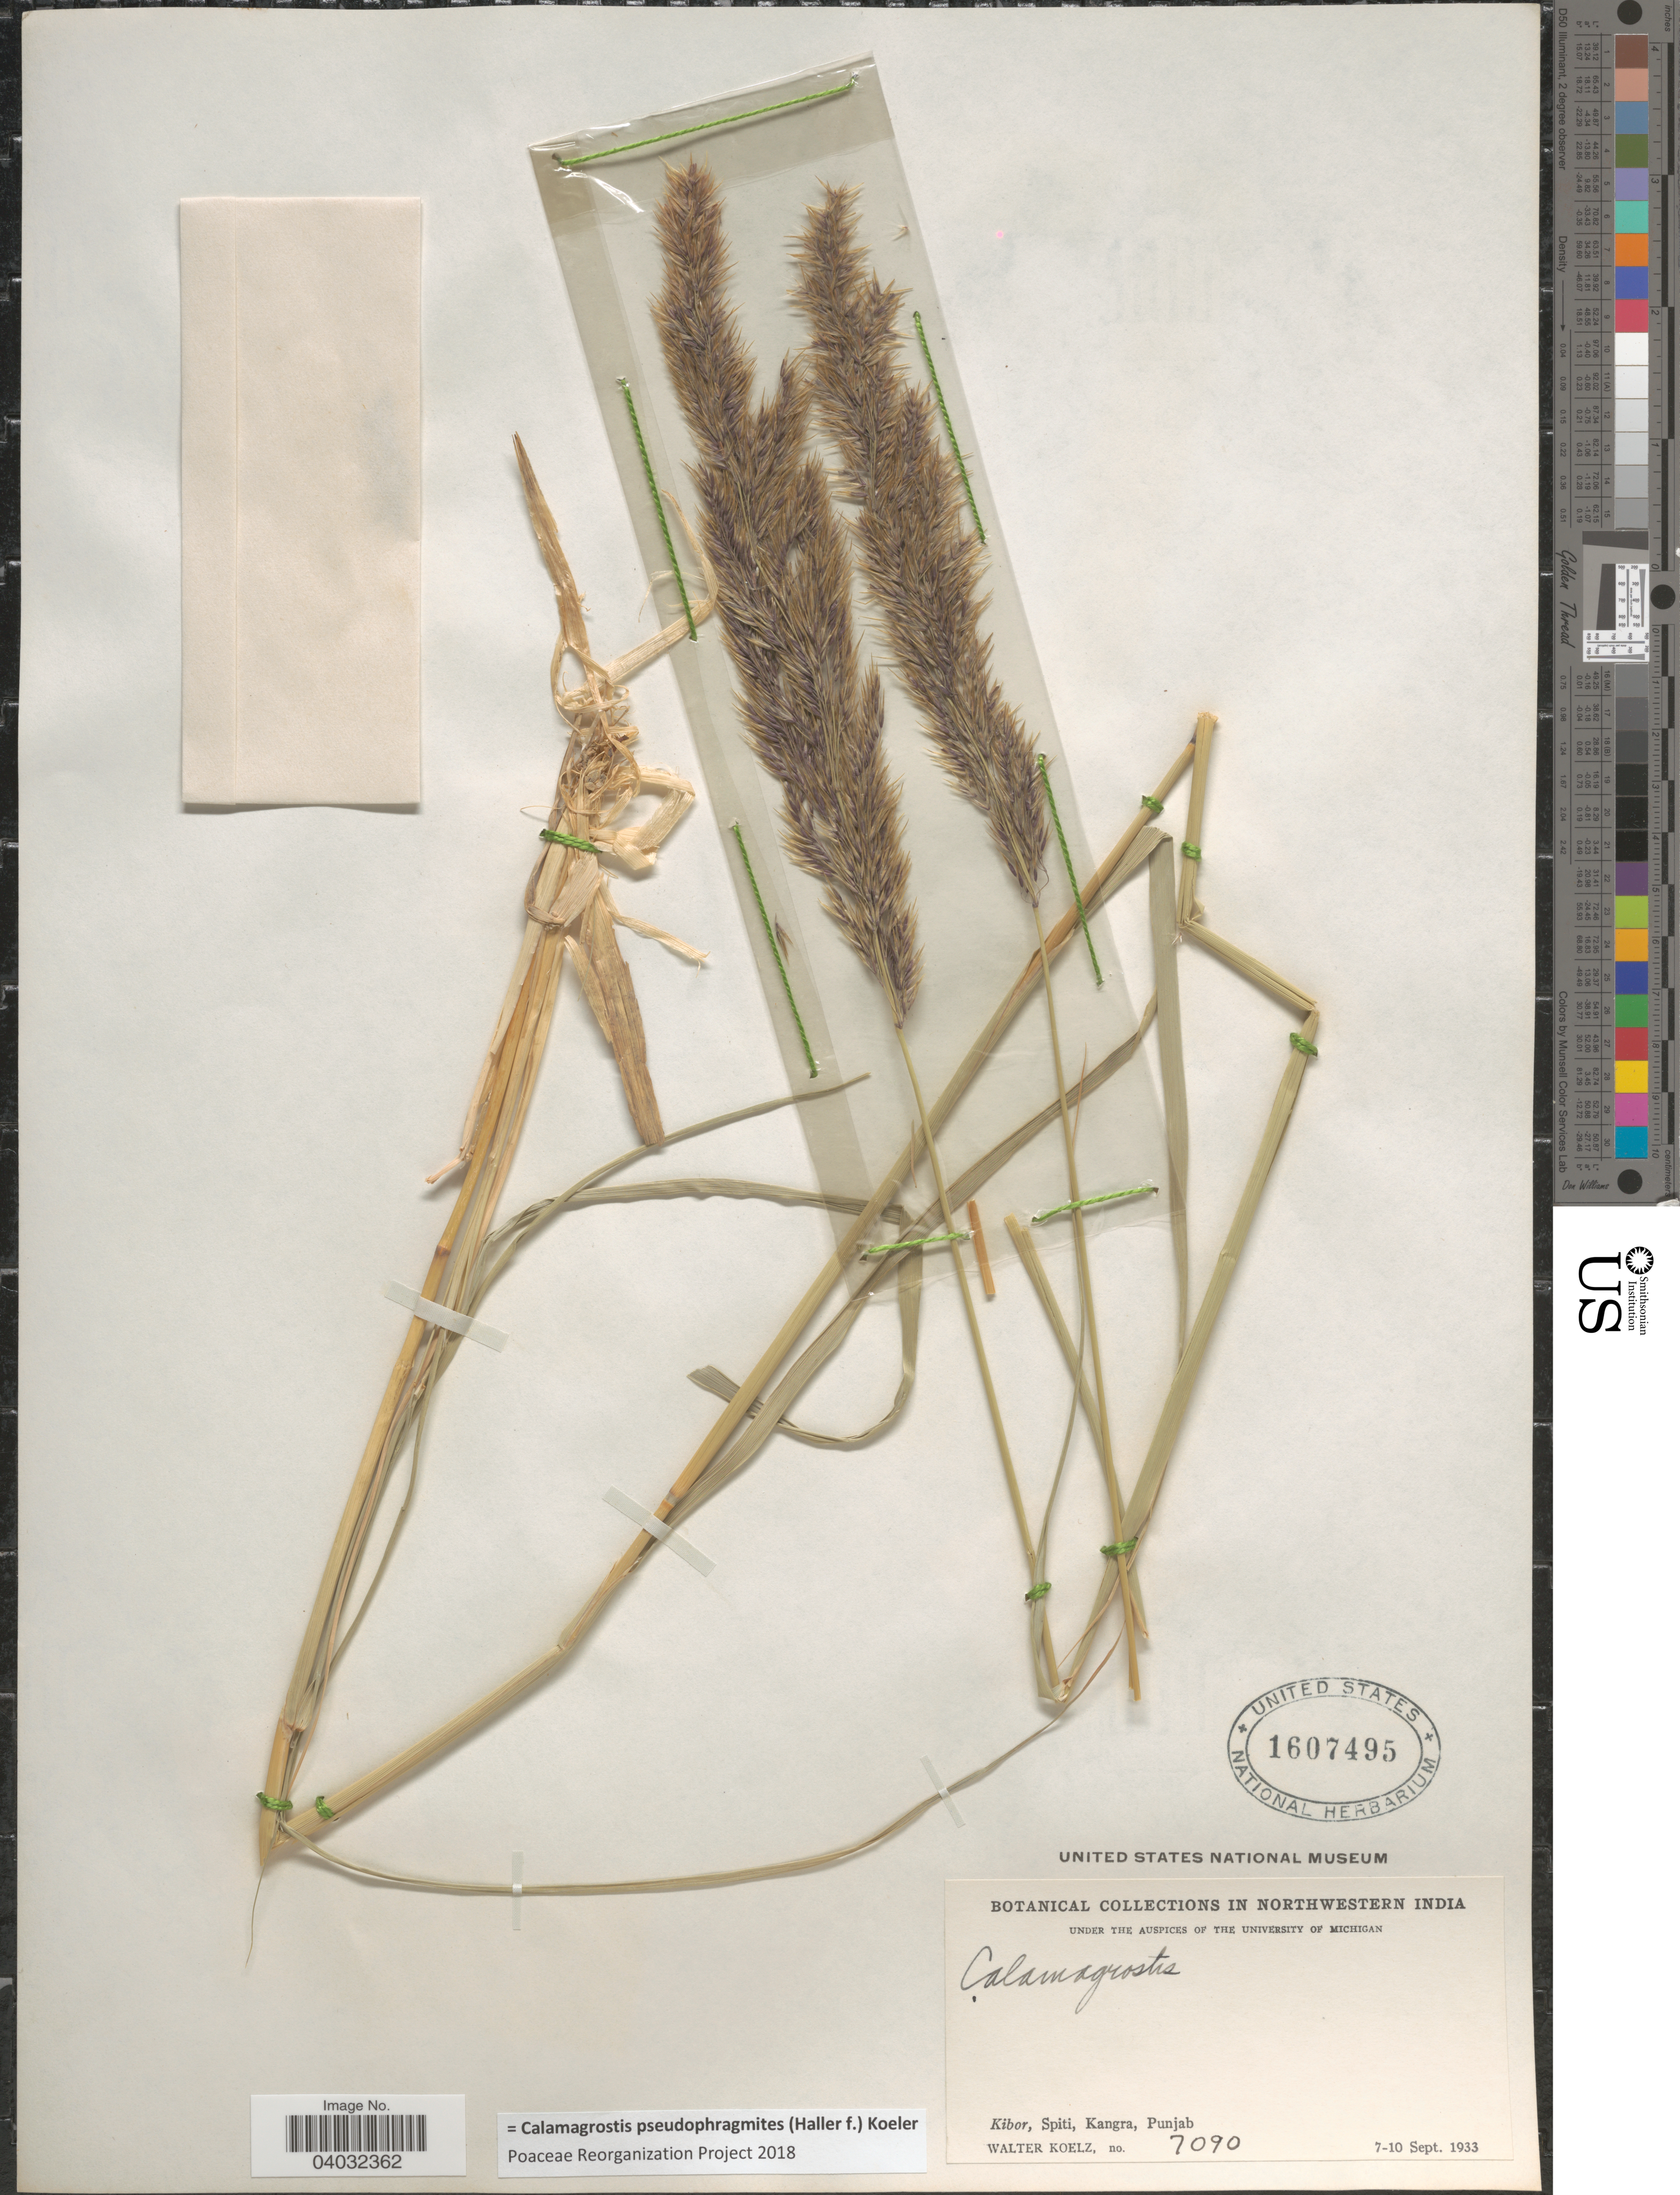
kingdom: Plantae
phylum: Tracheophyta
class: Liliopsida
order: Poales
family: Poaceae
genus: Calamagrostis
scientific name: Calamagrostis pseudophragmites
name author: (Haller f.) Koeler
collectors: W. N. Koelz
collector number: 7090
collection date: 1933-09-07/1933-09-10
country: India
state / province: Punjab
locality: Northwestern India. Kibor, Spiti, Kangra.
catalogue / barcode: US 1607495